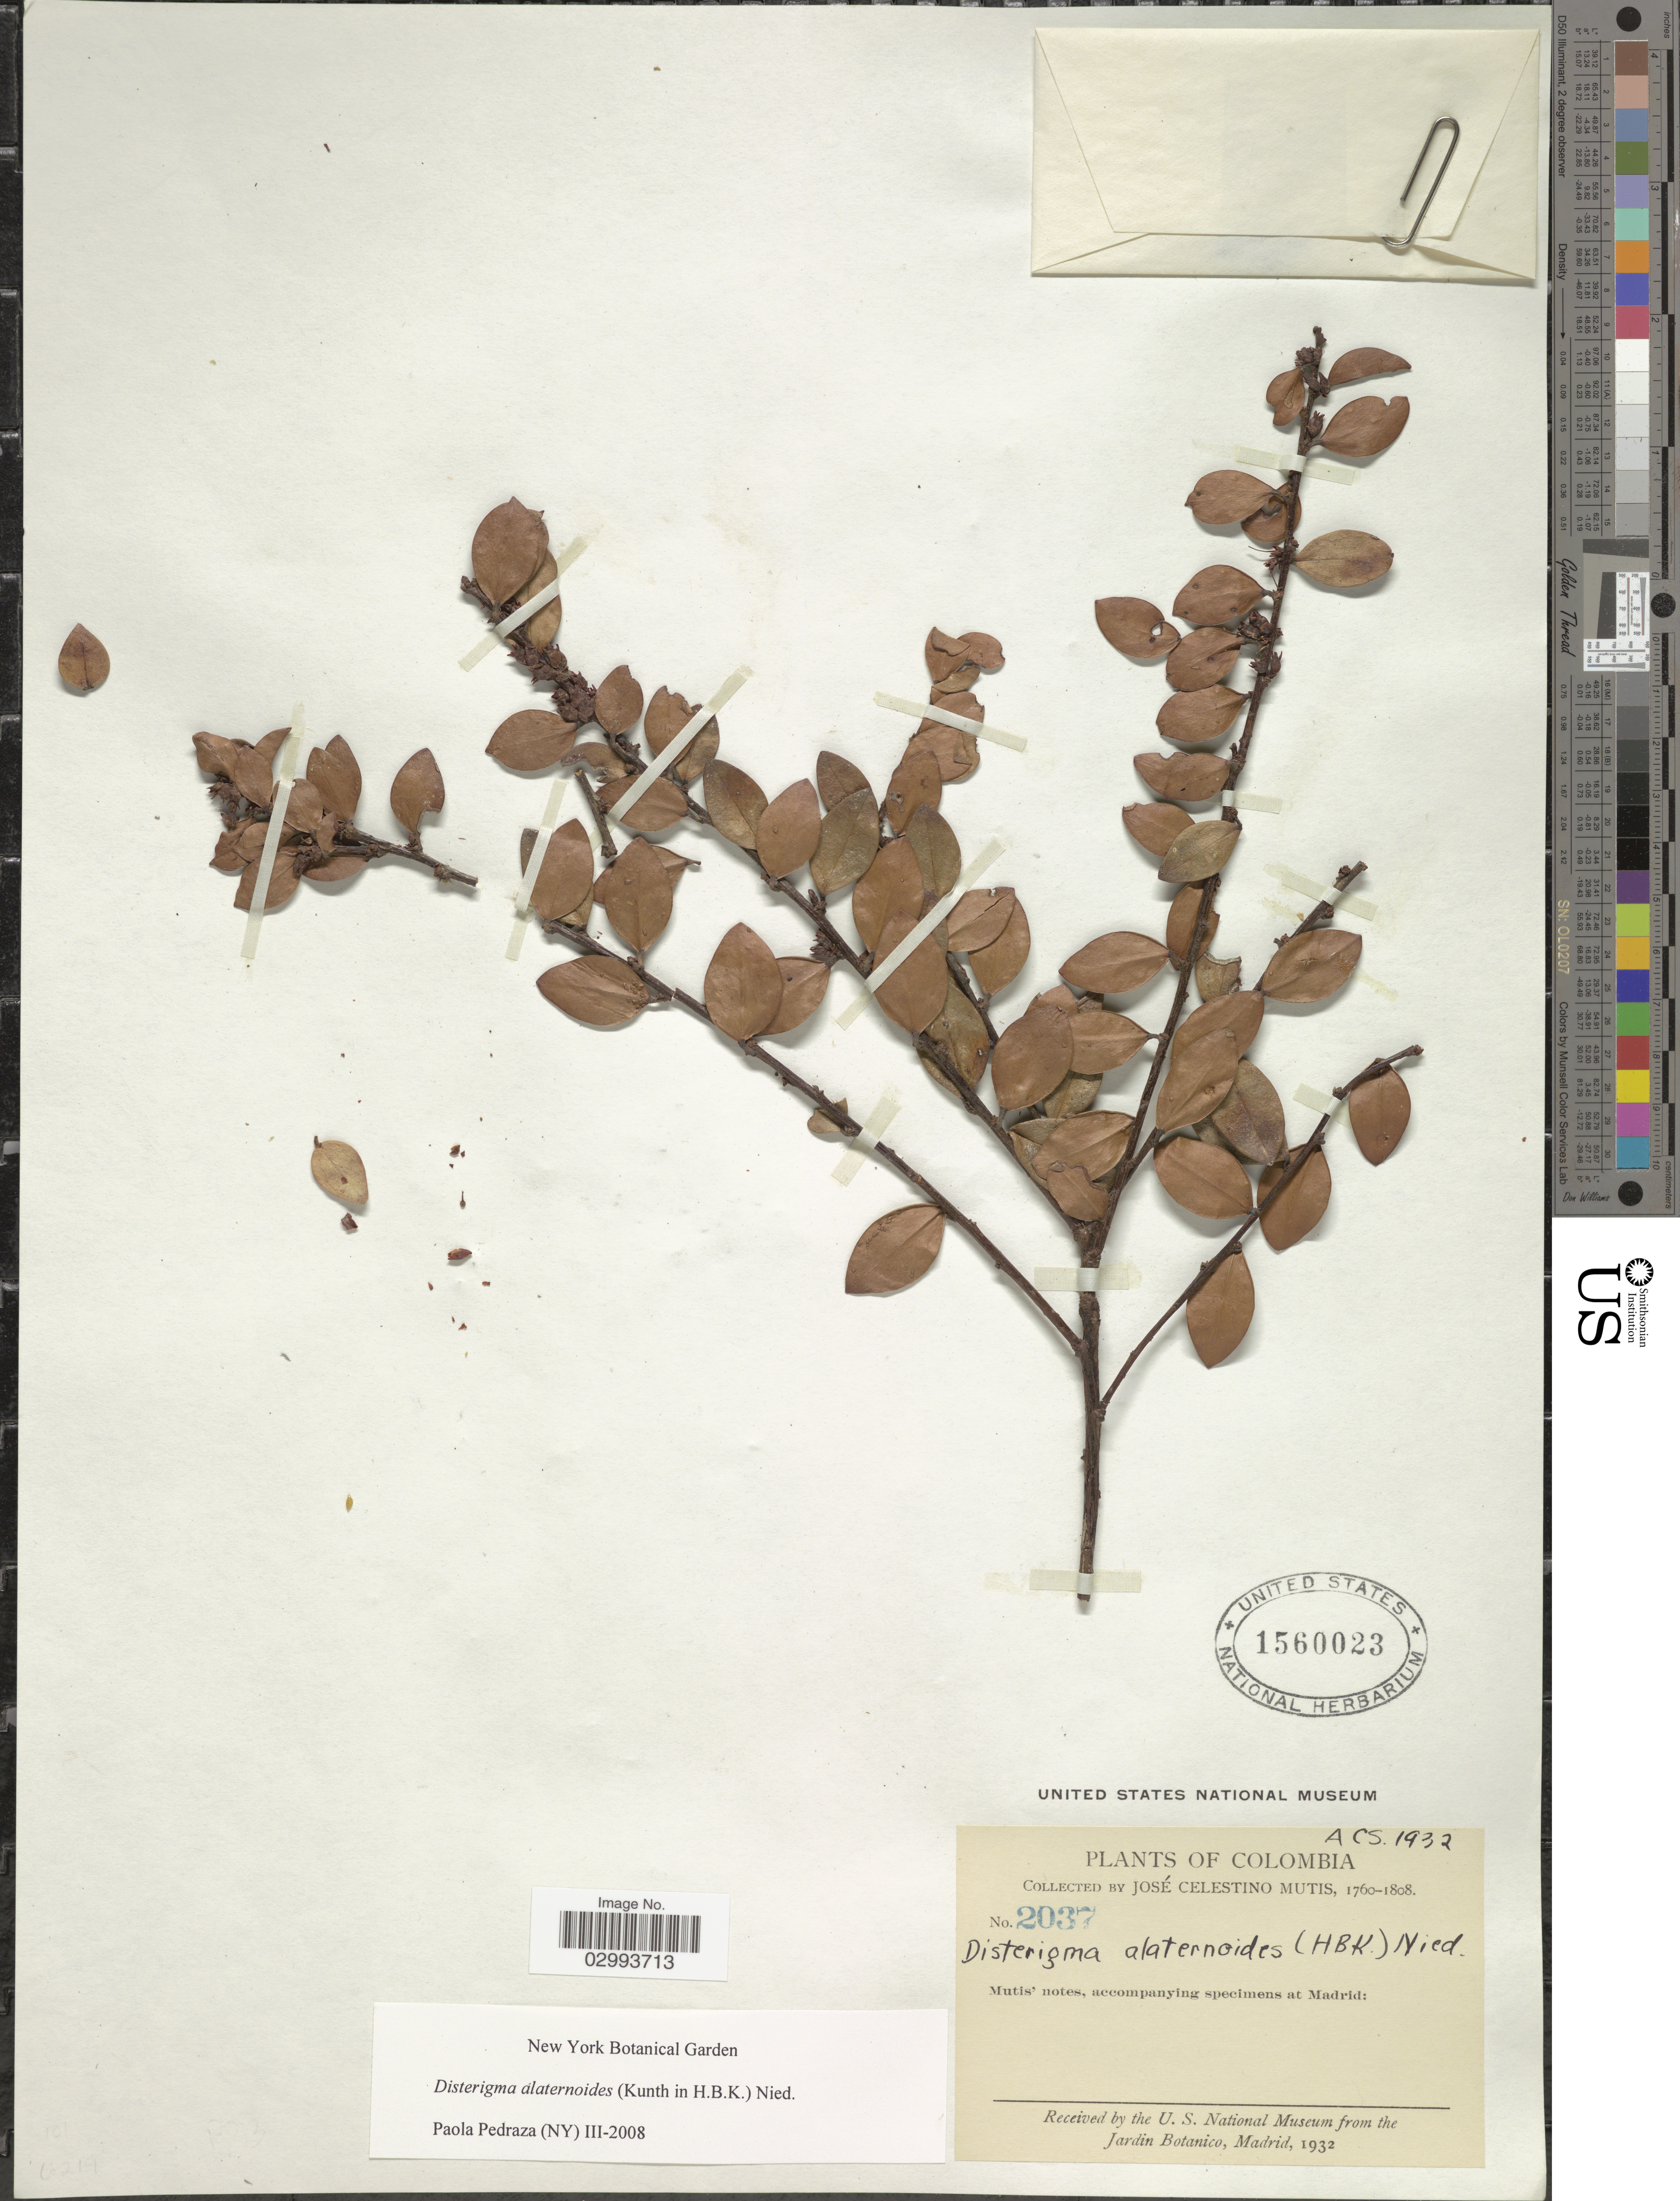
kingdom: Plantae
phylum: Tracheophyta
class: Magnoliopsida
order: Ericales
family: Ericaceae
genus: Disterigma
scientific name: Disterigma alaternoides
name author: (Kunth) Nied.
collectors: J. C. B. Mutis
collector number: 2037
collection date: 1760/1808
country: Colombia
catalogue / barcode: US 1560023